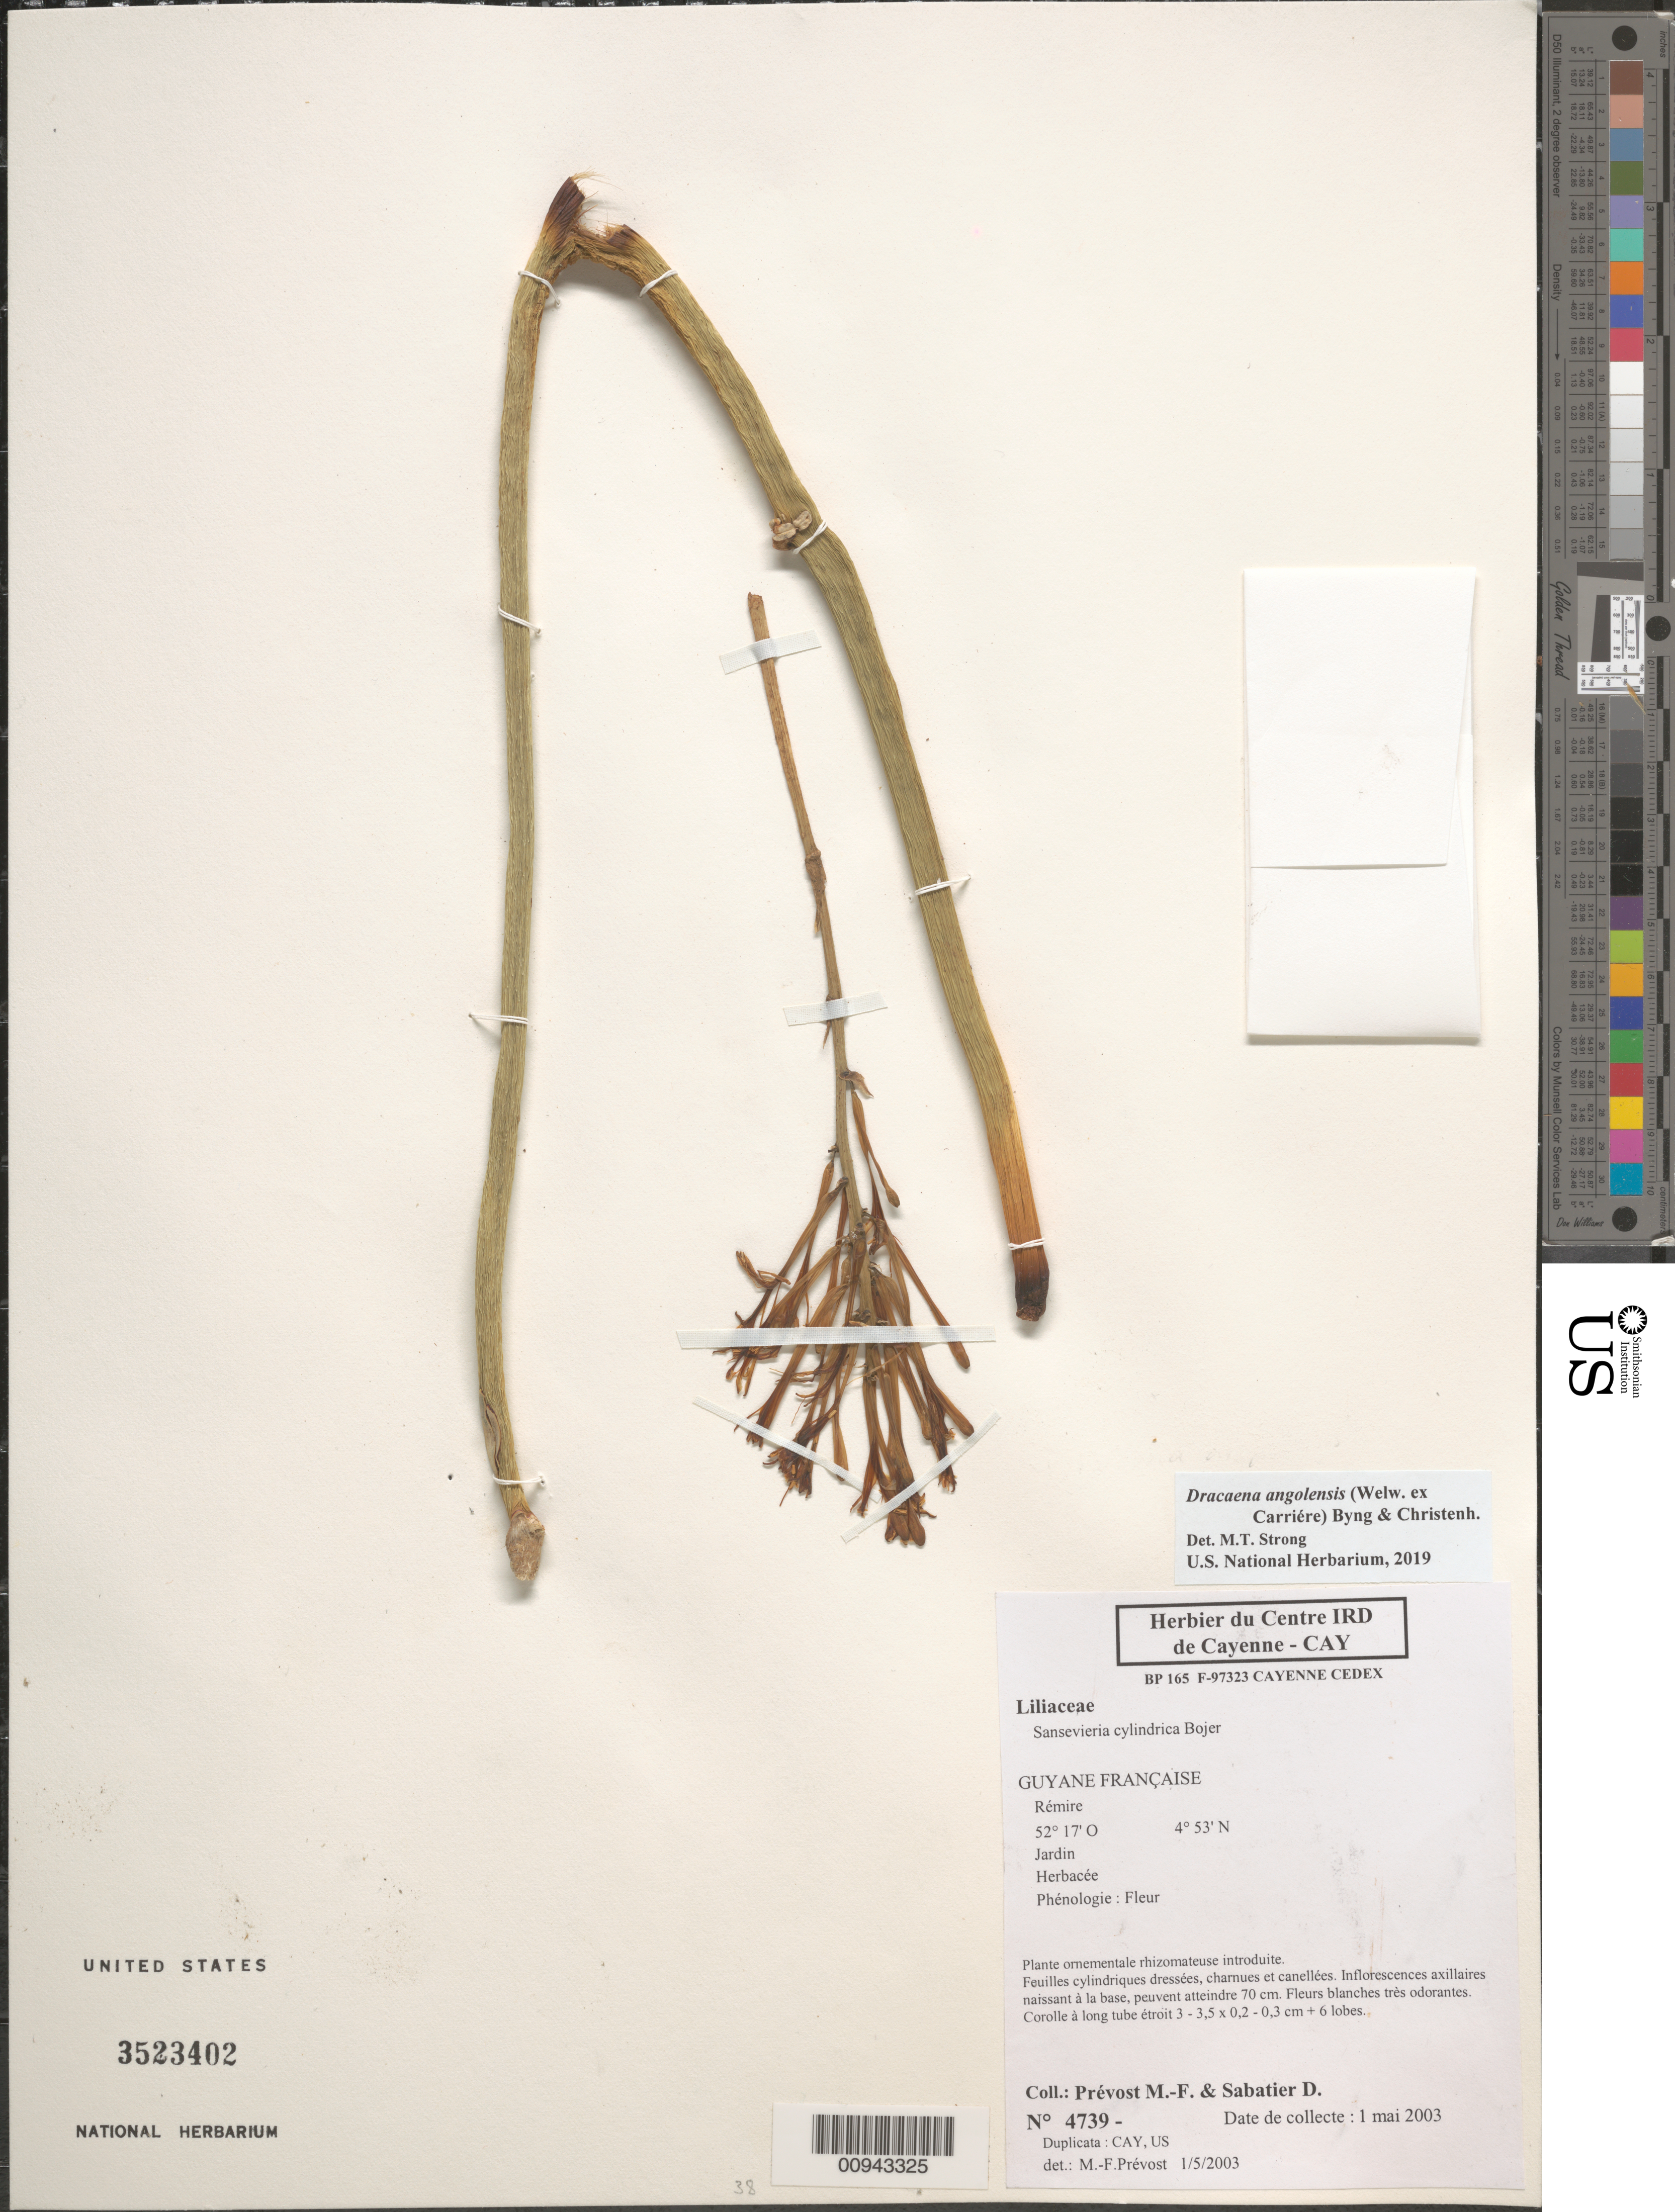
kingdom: Plantae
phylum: Tracheophyta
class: Liliopsida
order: Asparagales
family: Asparagaceae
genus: Dracaena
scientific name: Dracaena angolensis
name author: (Welw. ex Carrière) Byng & Christenh.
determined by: Strong, Mark T., (BOT), Smithsonian Institution - National Museum of Natural History (UNITED STATES)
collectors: M.-F. Prévost & D. Sabatier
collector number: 4739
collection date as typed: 1-May-03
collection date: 2003-05-01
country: French Guiana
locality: Rémire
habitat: Jardin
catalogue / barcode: US 3523402